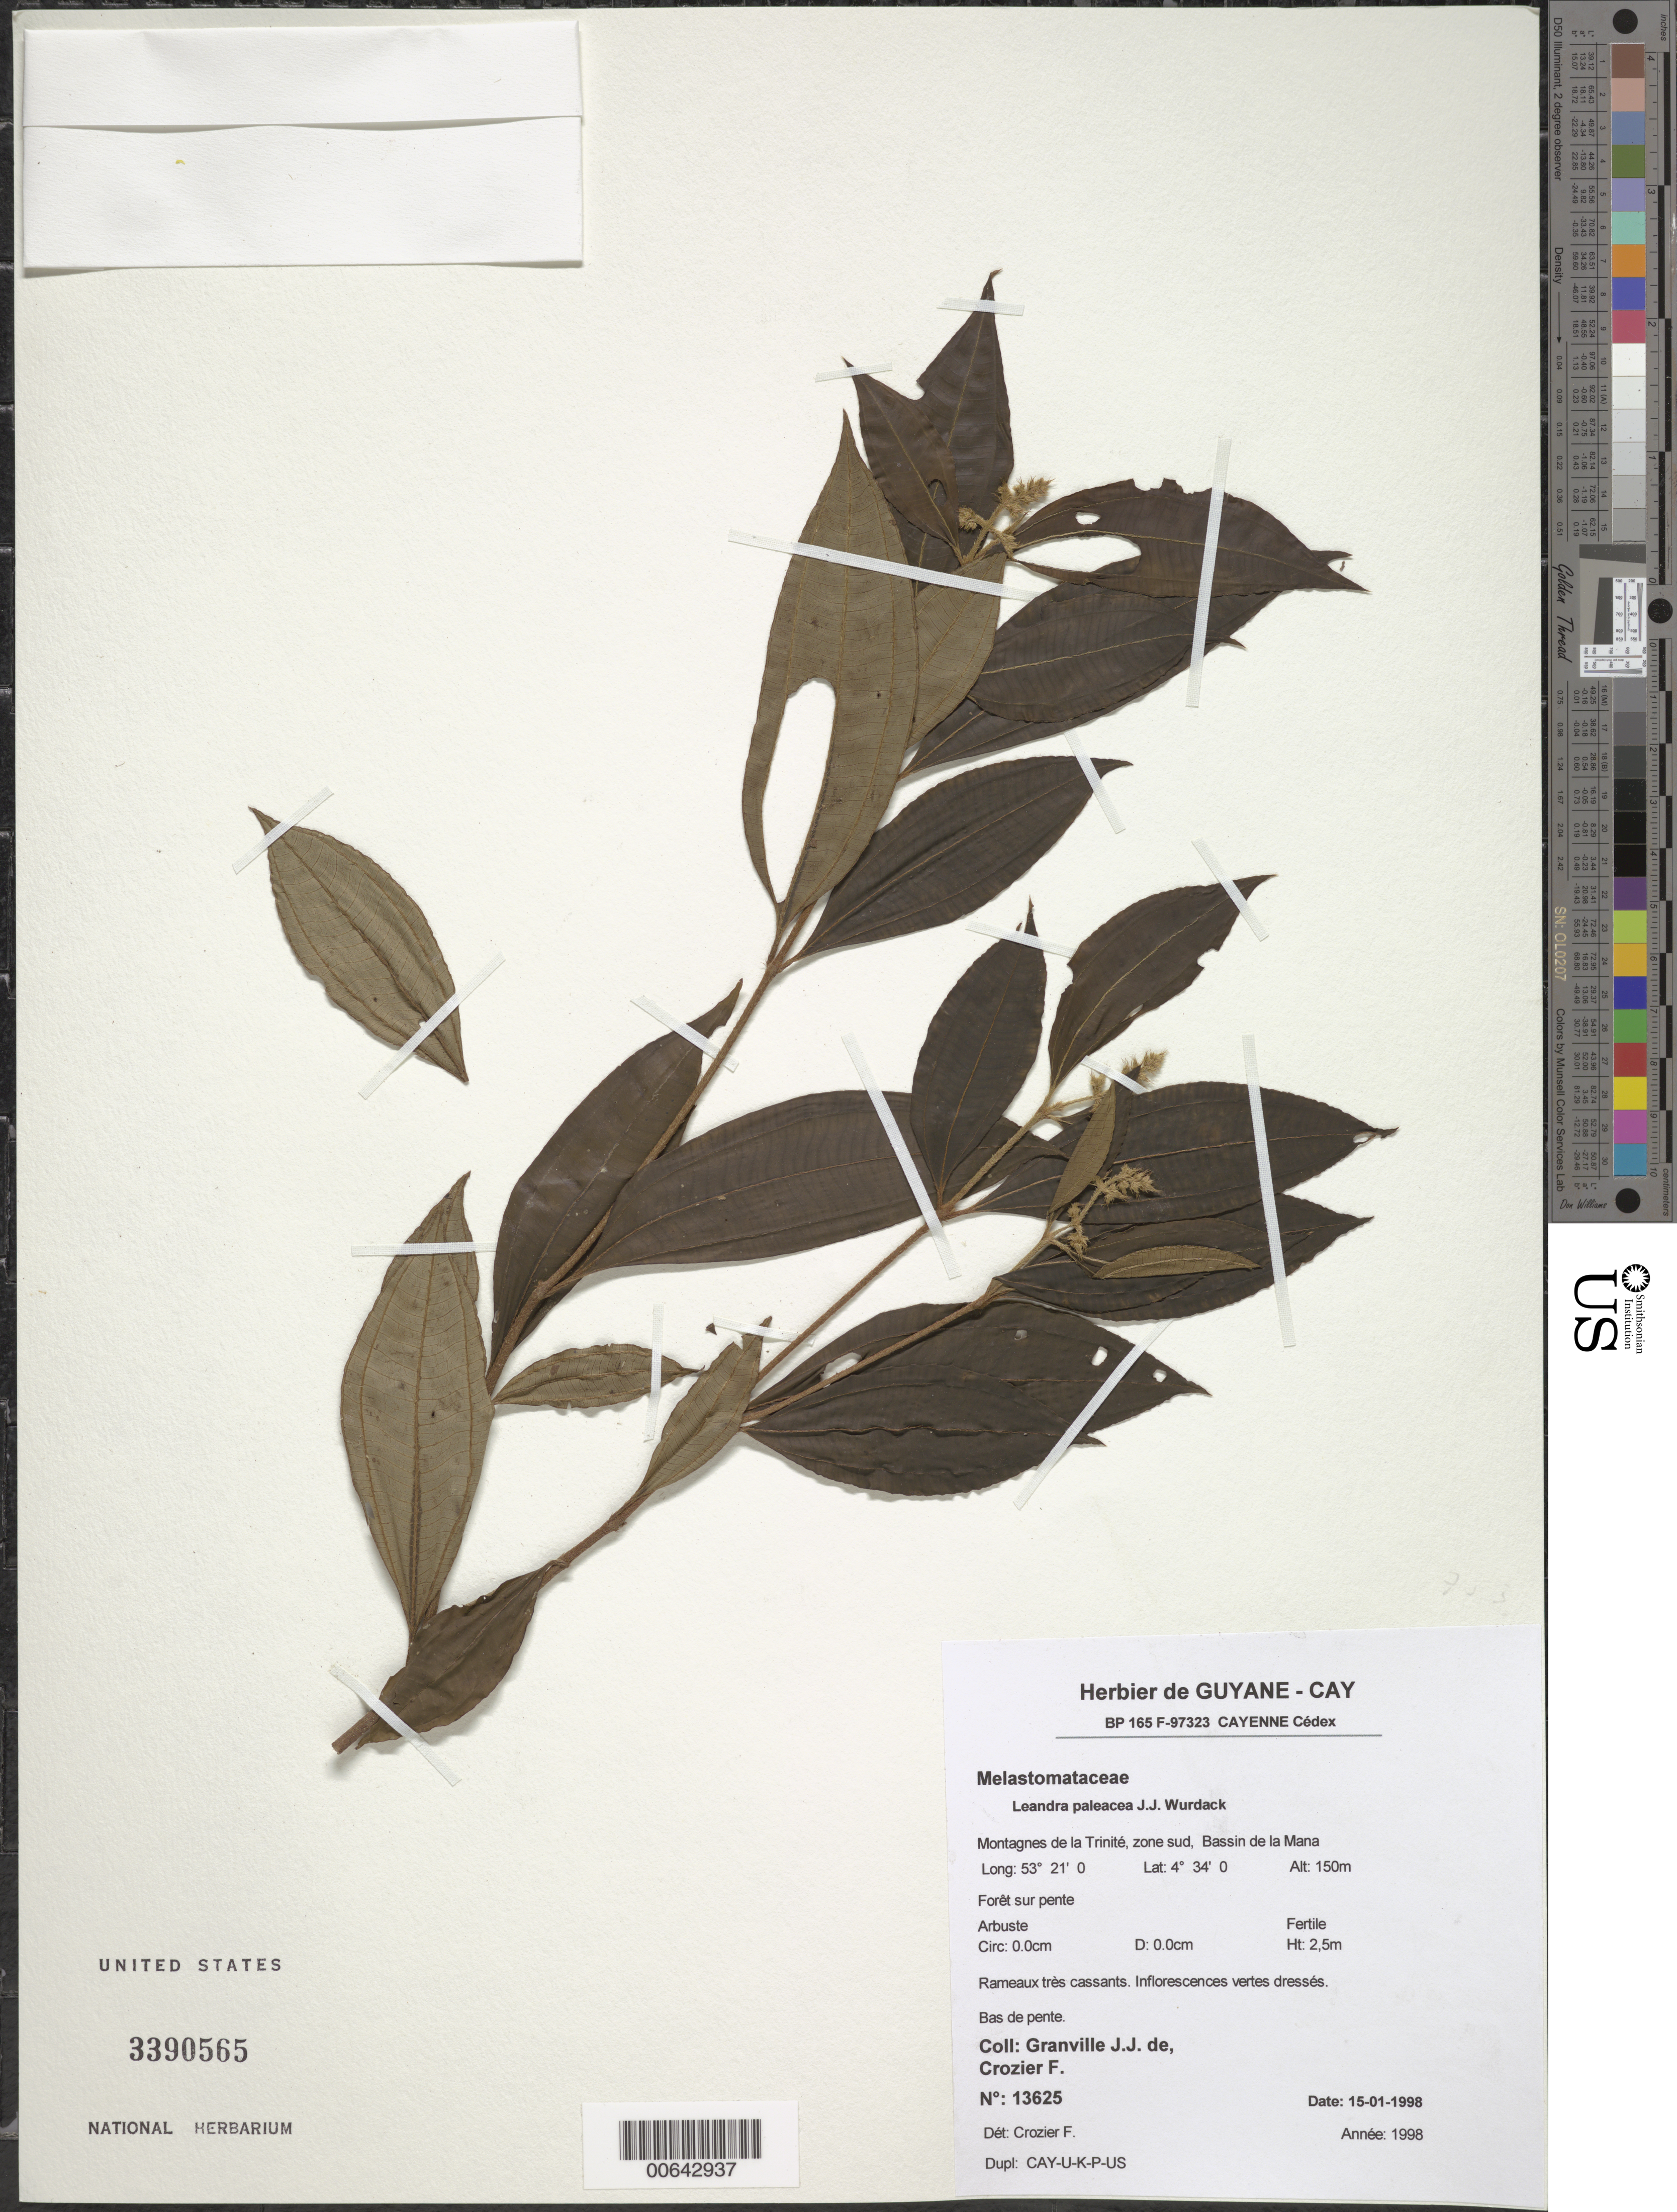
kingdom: Plantae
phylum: Tracheophyta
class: Magnoliopsida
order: Myrtales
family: Melastomataceae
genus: Leandra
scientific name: Leandra paleacea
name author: Wurdack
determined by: Crozier, F.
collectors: J.-J. de Granville & F. Crozier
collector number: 13625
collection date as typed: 15-Jan-98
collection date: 1998-01-15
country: French Guiana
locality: Montagnes de la Trinité, zone sud, Bassin de la Mana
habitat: Forêt sur pente. Bas de pente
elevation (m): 150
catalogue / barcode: US 3390565